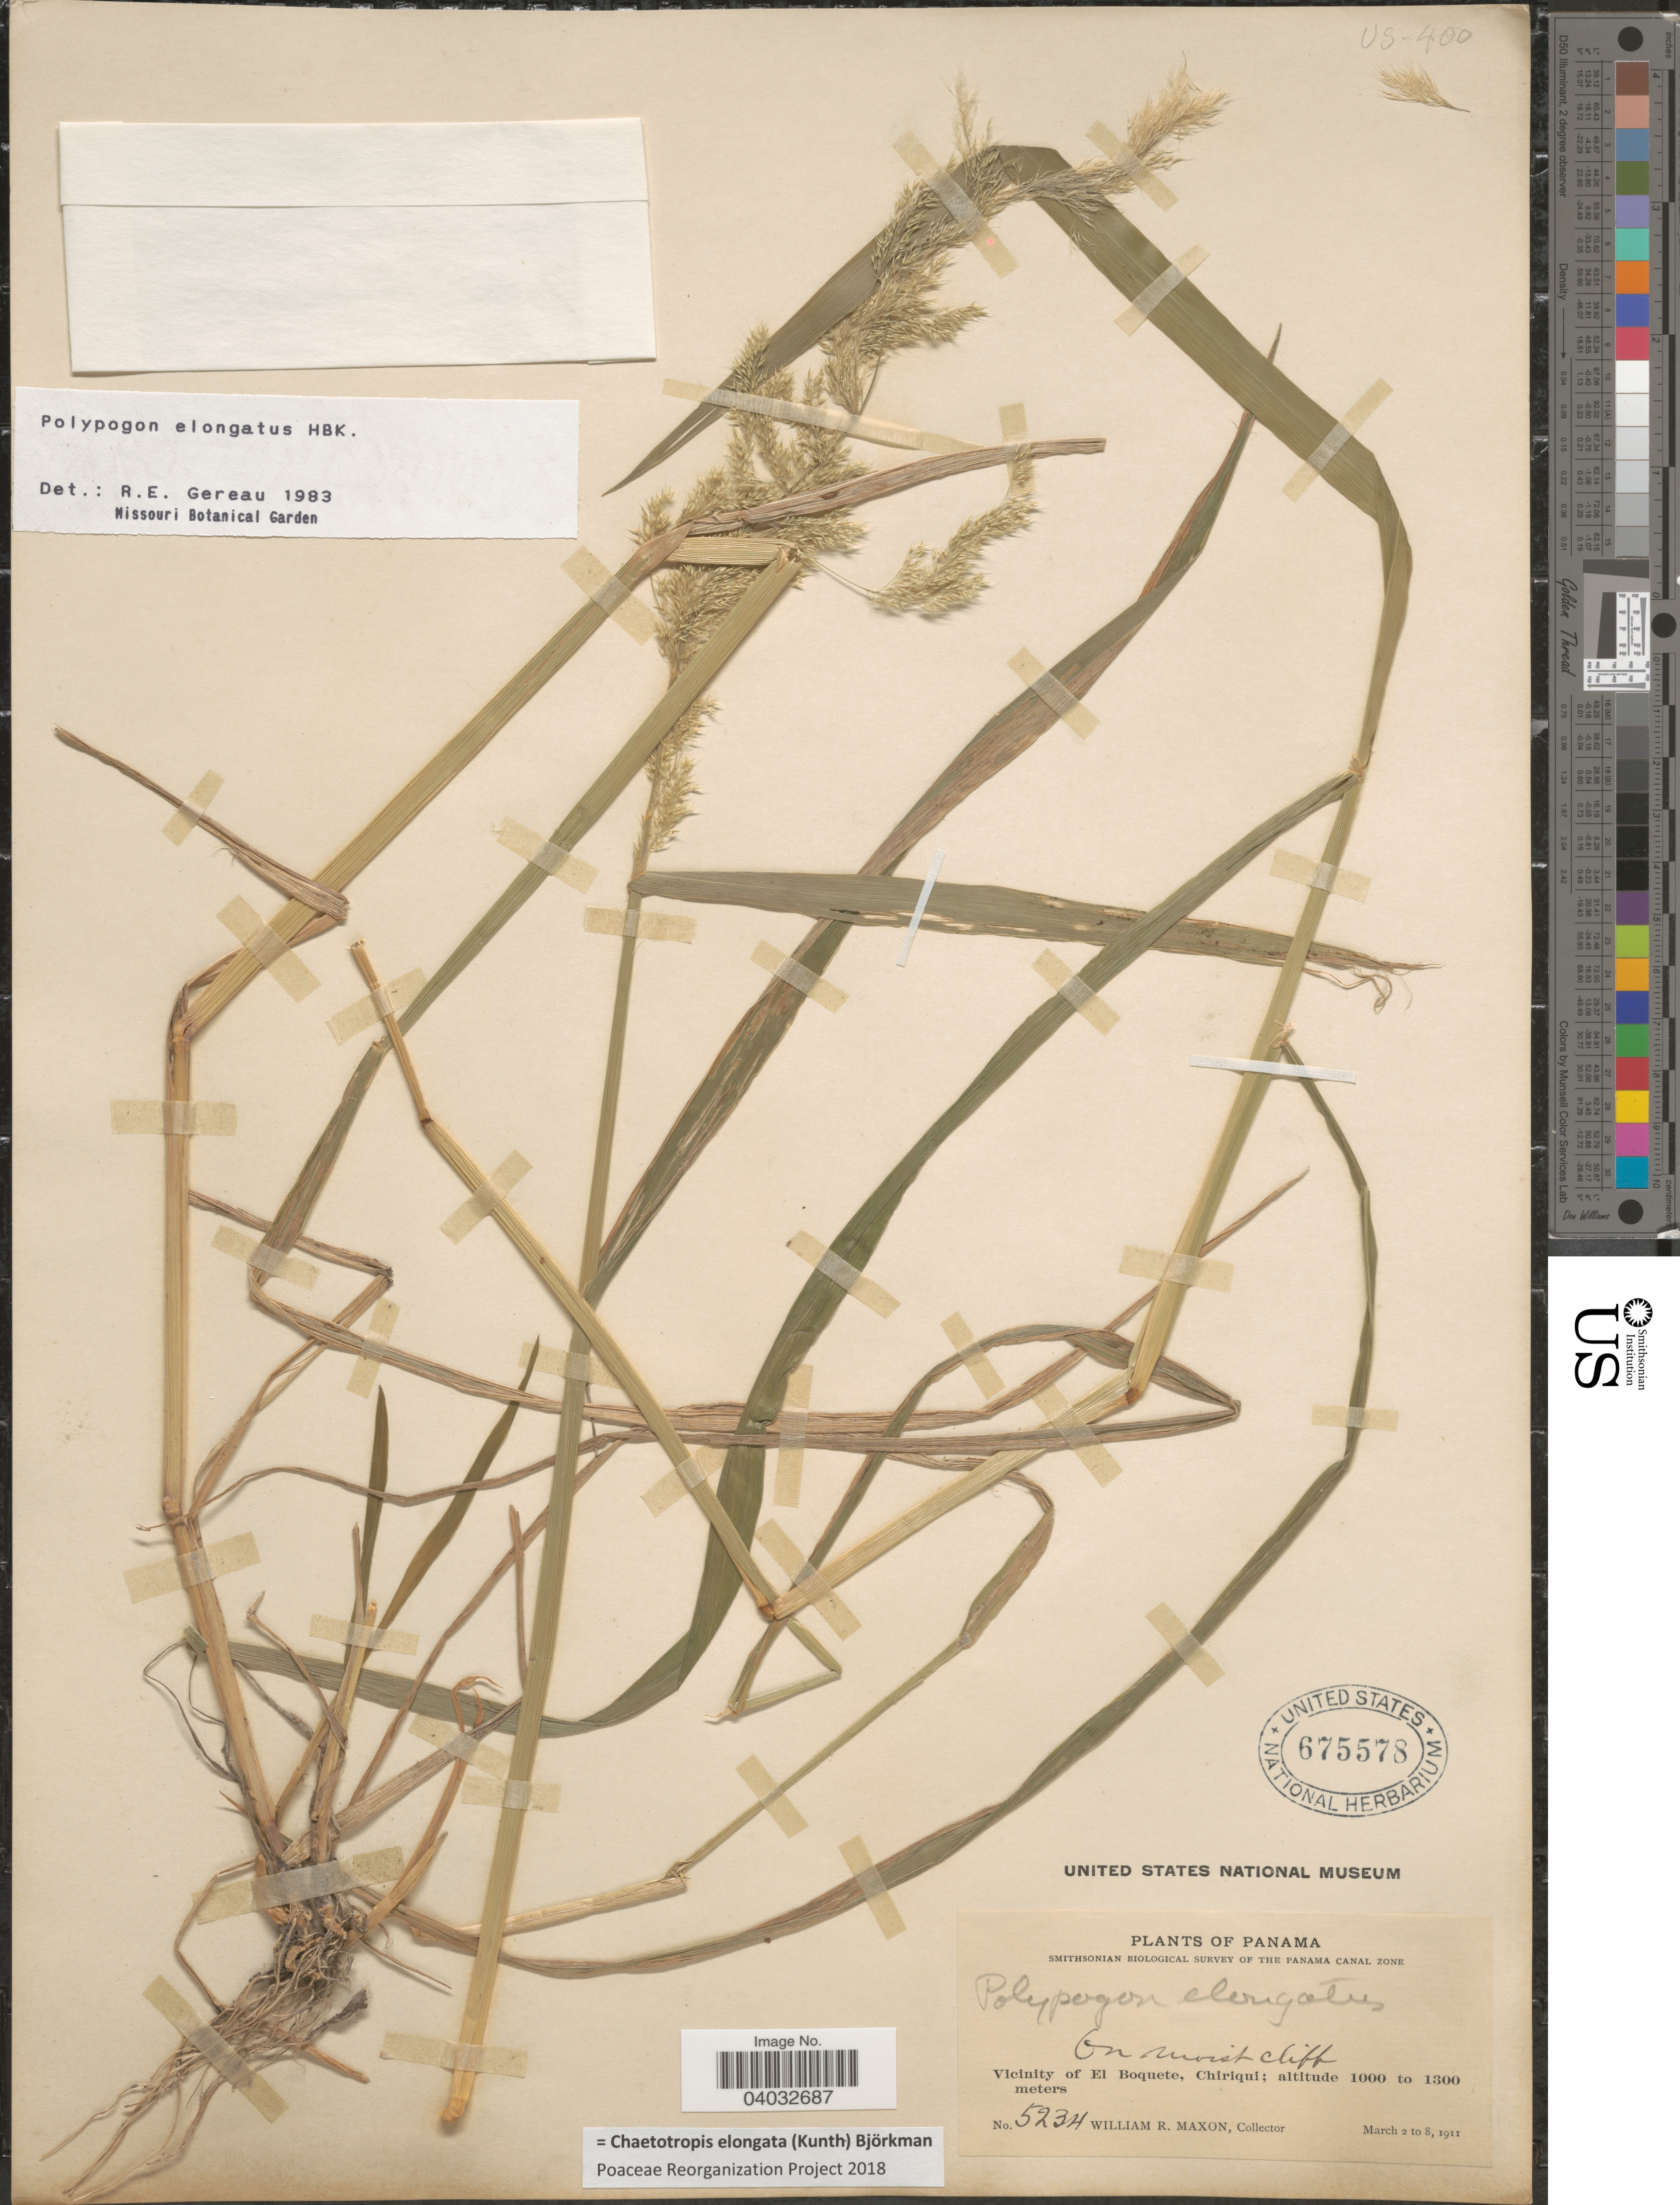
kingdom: Plantae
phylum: Tracheophyta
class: Liliopsida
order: Poales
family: Poaceae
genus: Chaetotropis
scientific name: Chaetotropis elongata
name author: (Kunth) Björkman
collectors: W. R. Maxon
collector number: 5234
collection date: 1911-03-02/1911-03-08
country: Panama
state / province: Chiriqui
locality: Panama Canal Zone. Vicinity of El Boquete.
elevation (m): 1000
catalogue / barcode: US 675578